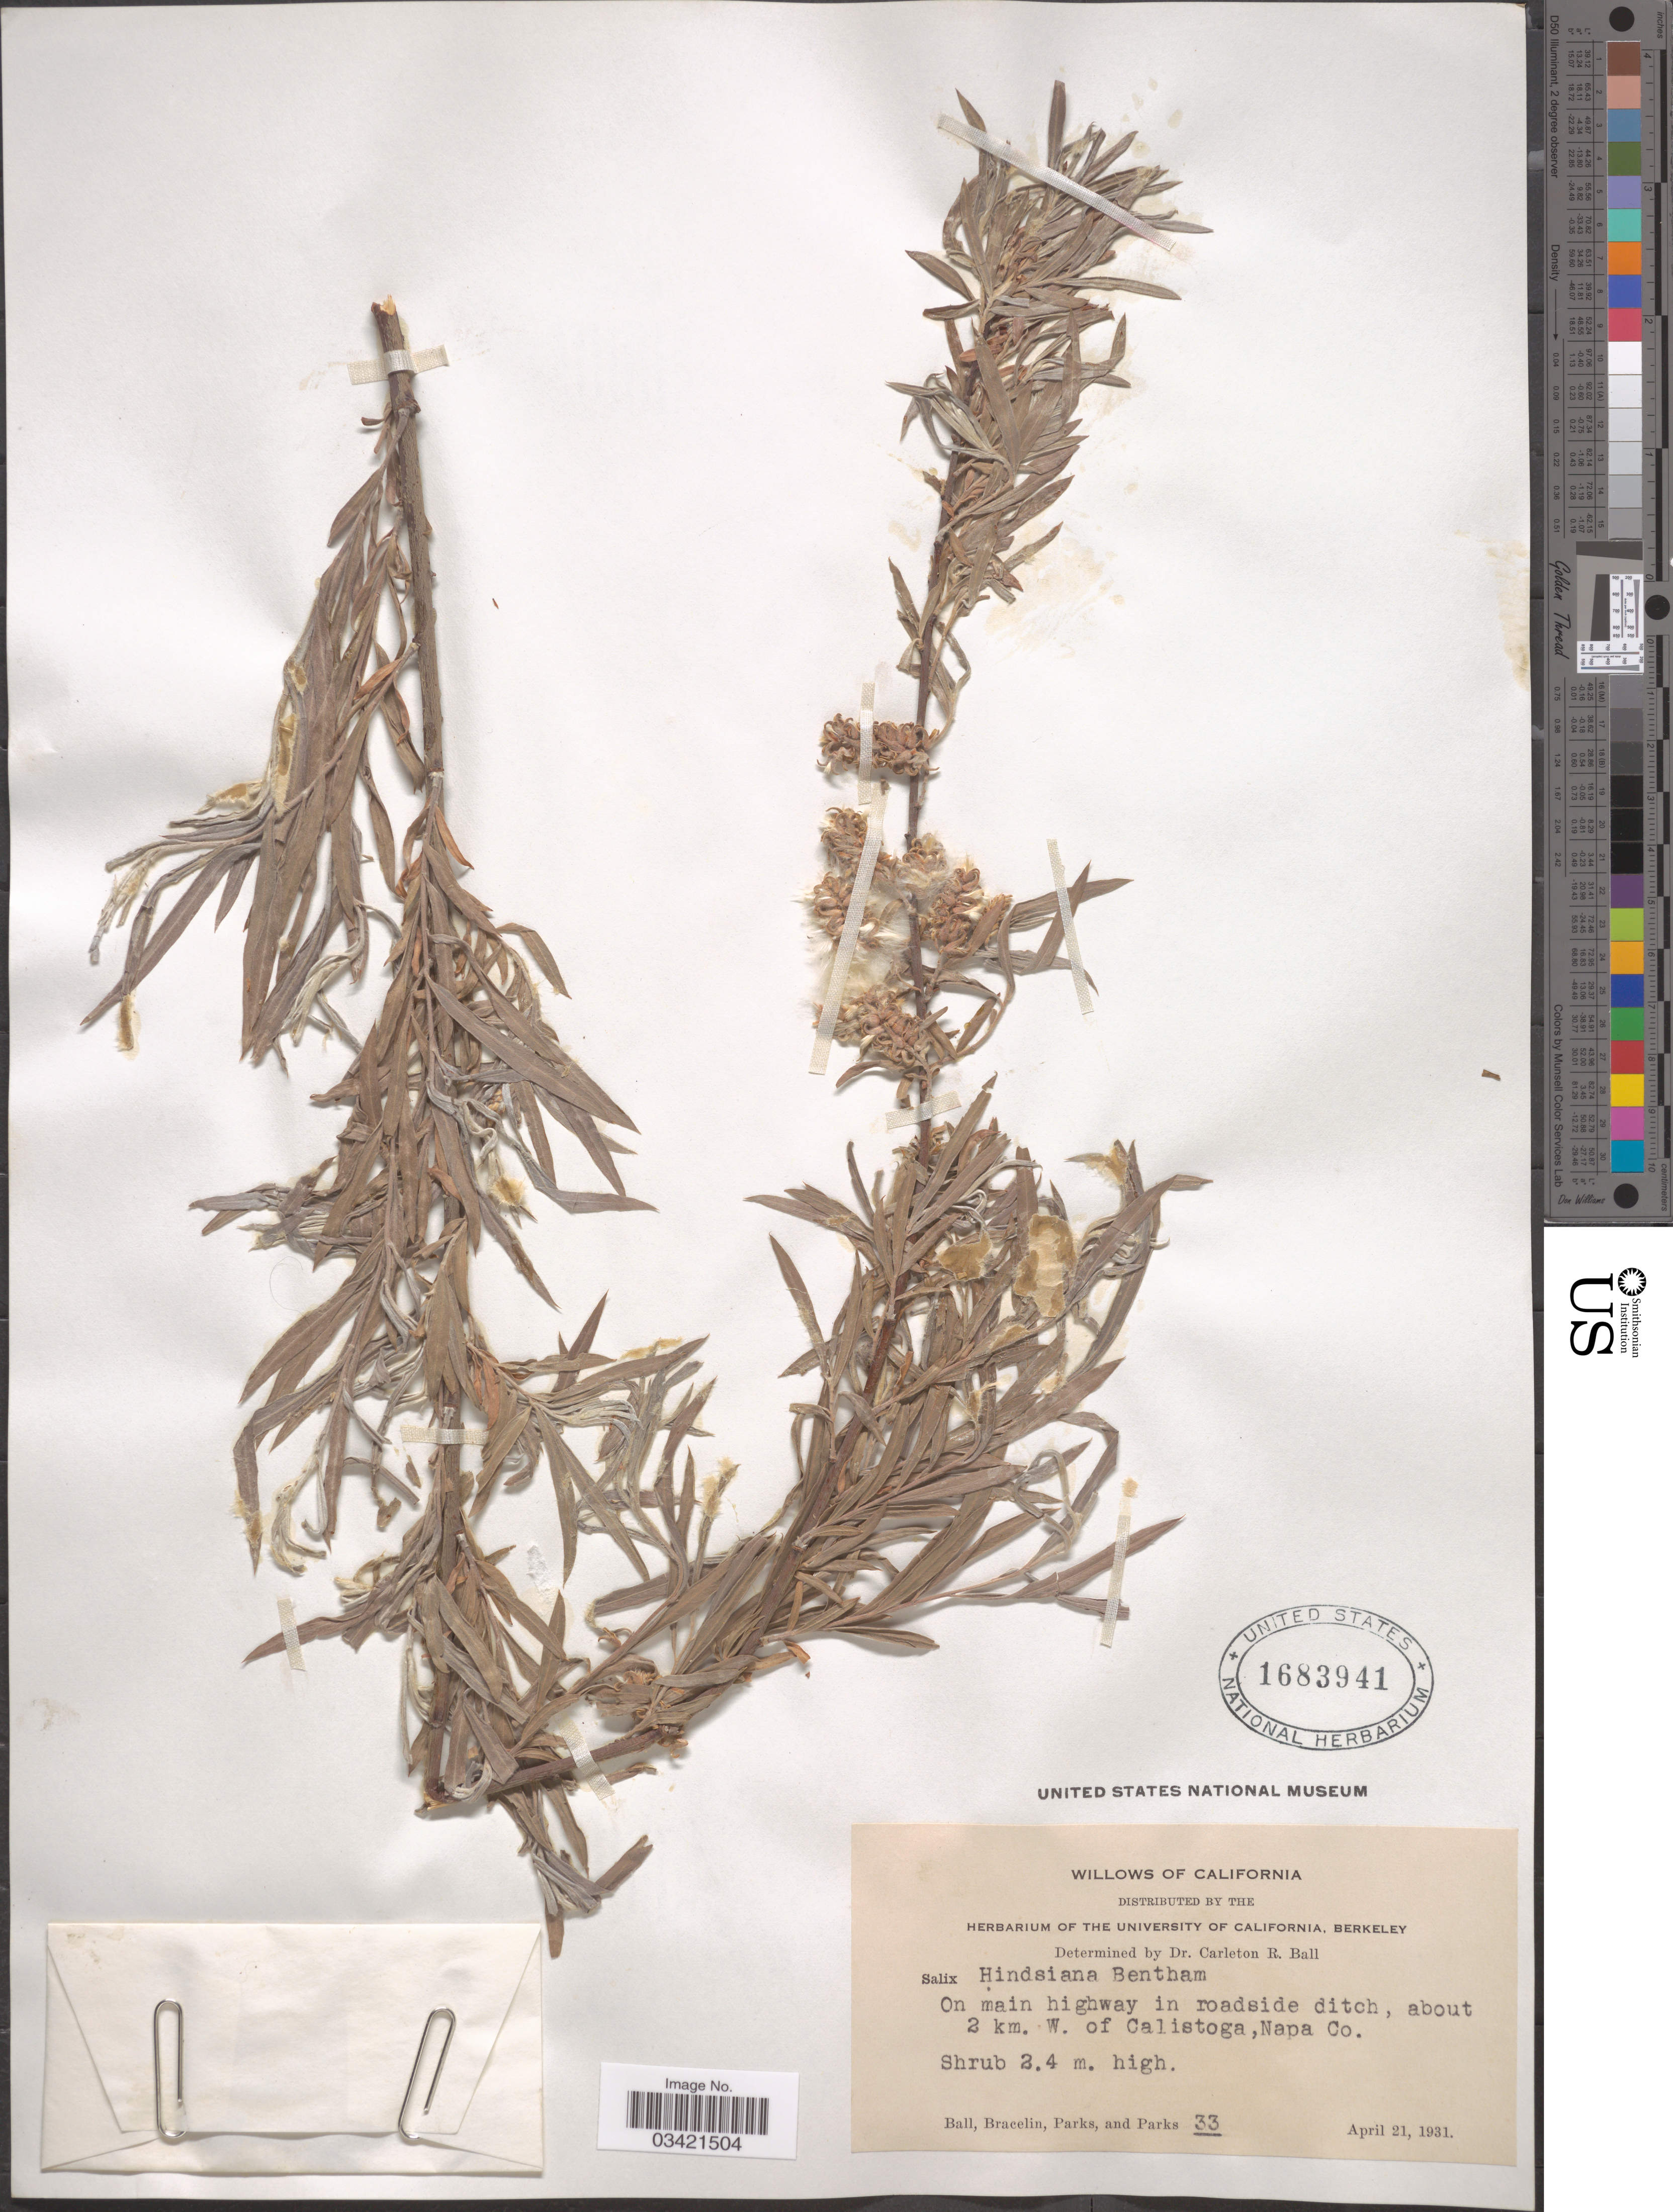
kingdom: Plantae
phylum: Tracheophyta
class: Magnoliopsida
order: Malpighiales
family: Salicaceae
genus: Salix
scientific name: Salix hindsiana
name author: Benth.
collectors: -- Ball, Bracelin, Parks & Parks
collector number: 33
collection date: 1931-04-21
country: United States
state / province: California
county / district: Napa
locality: On main highway in roadsid ditch, about 2 km. W. of Calistoga, Napa Co.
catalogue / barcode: US 1683941